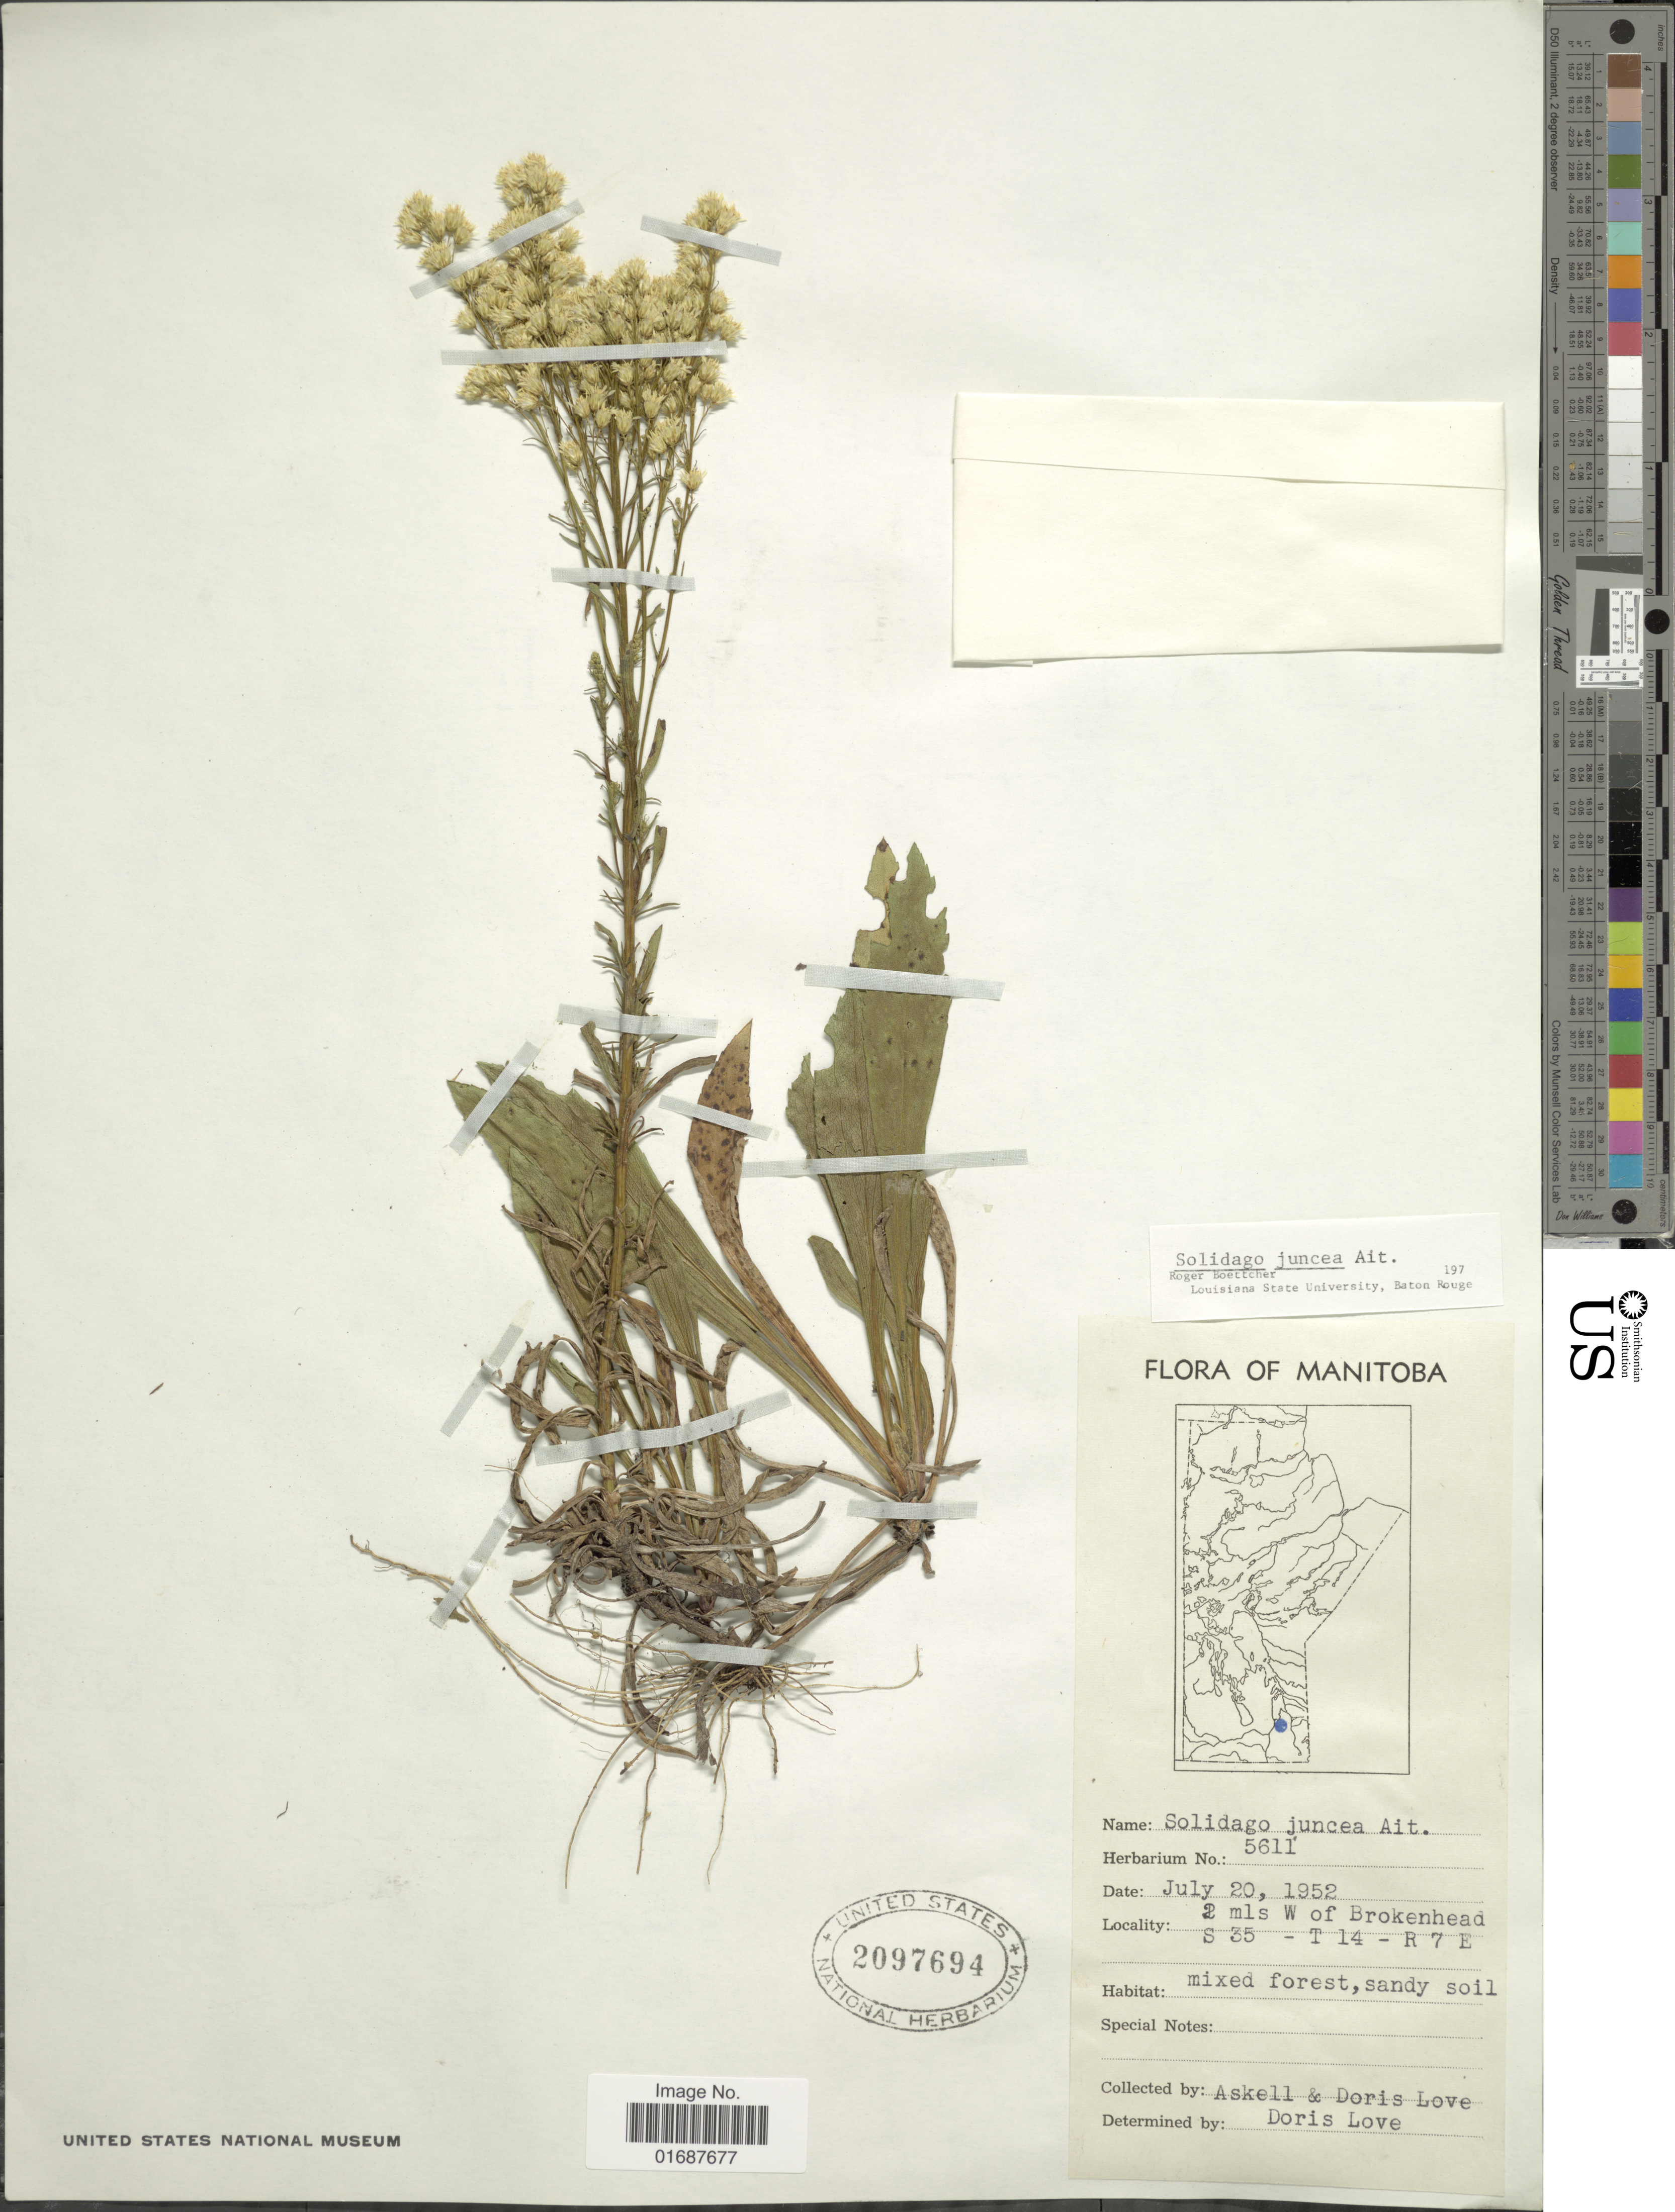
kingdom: Plantae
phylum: Tracheophyta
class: Magnoliopsida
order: Asterales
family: Asteraceae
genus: Solidago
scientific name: Solidago juncea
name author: Aiton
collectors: -. Askell & D. Löve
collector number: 5611?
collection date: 1952-07-20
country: Canada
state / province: Manitoba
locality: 2 mls W of Brokenhead S 35 - T14 - R7E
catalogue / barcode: US 2097694